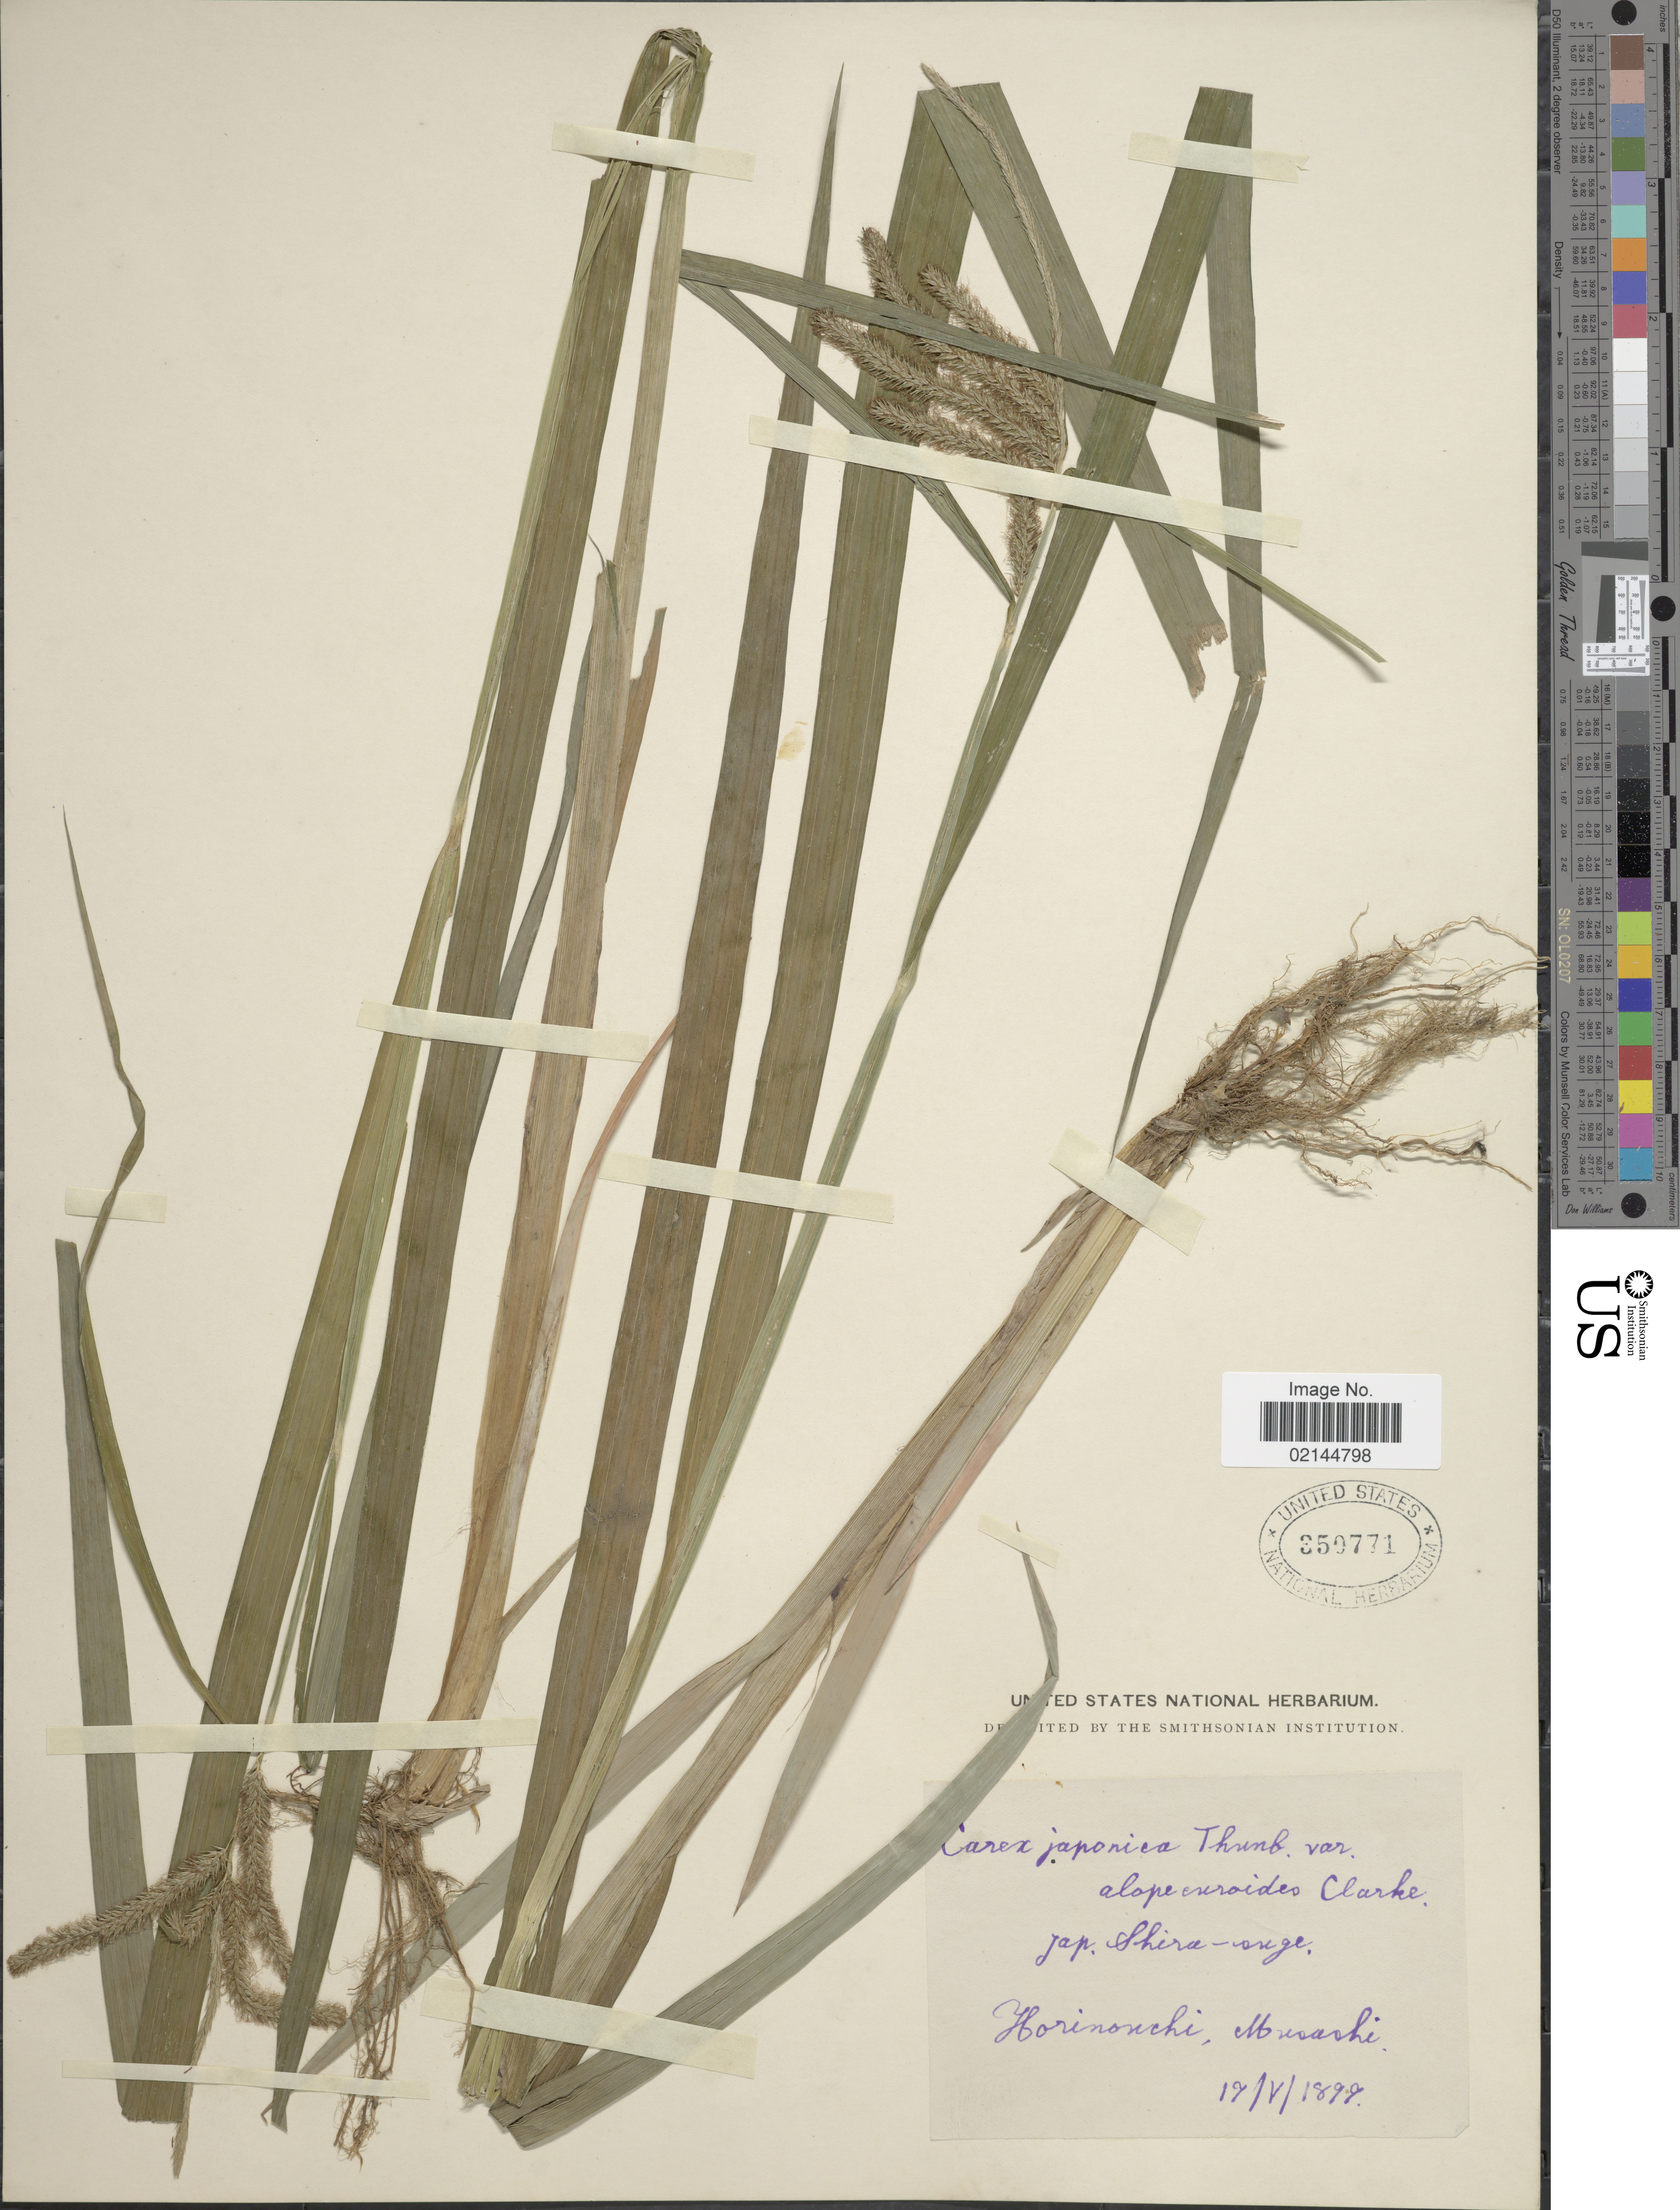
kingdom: Plantae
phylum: Tracheophyta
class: Liliopsida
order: Poales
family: Cyperaceae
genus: Carex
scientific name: Carex japonica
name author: Thunb.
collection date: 1899-05-17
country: Japan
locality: Horinonchi, Musashi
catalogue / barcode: US 350771